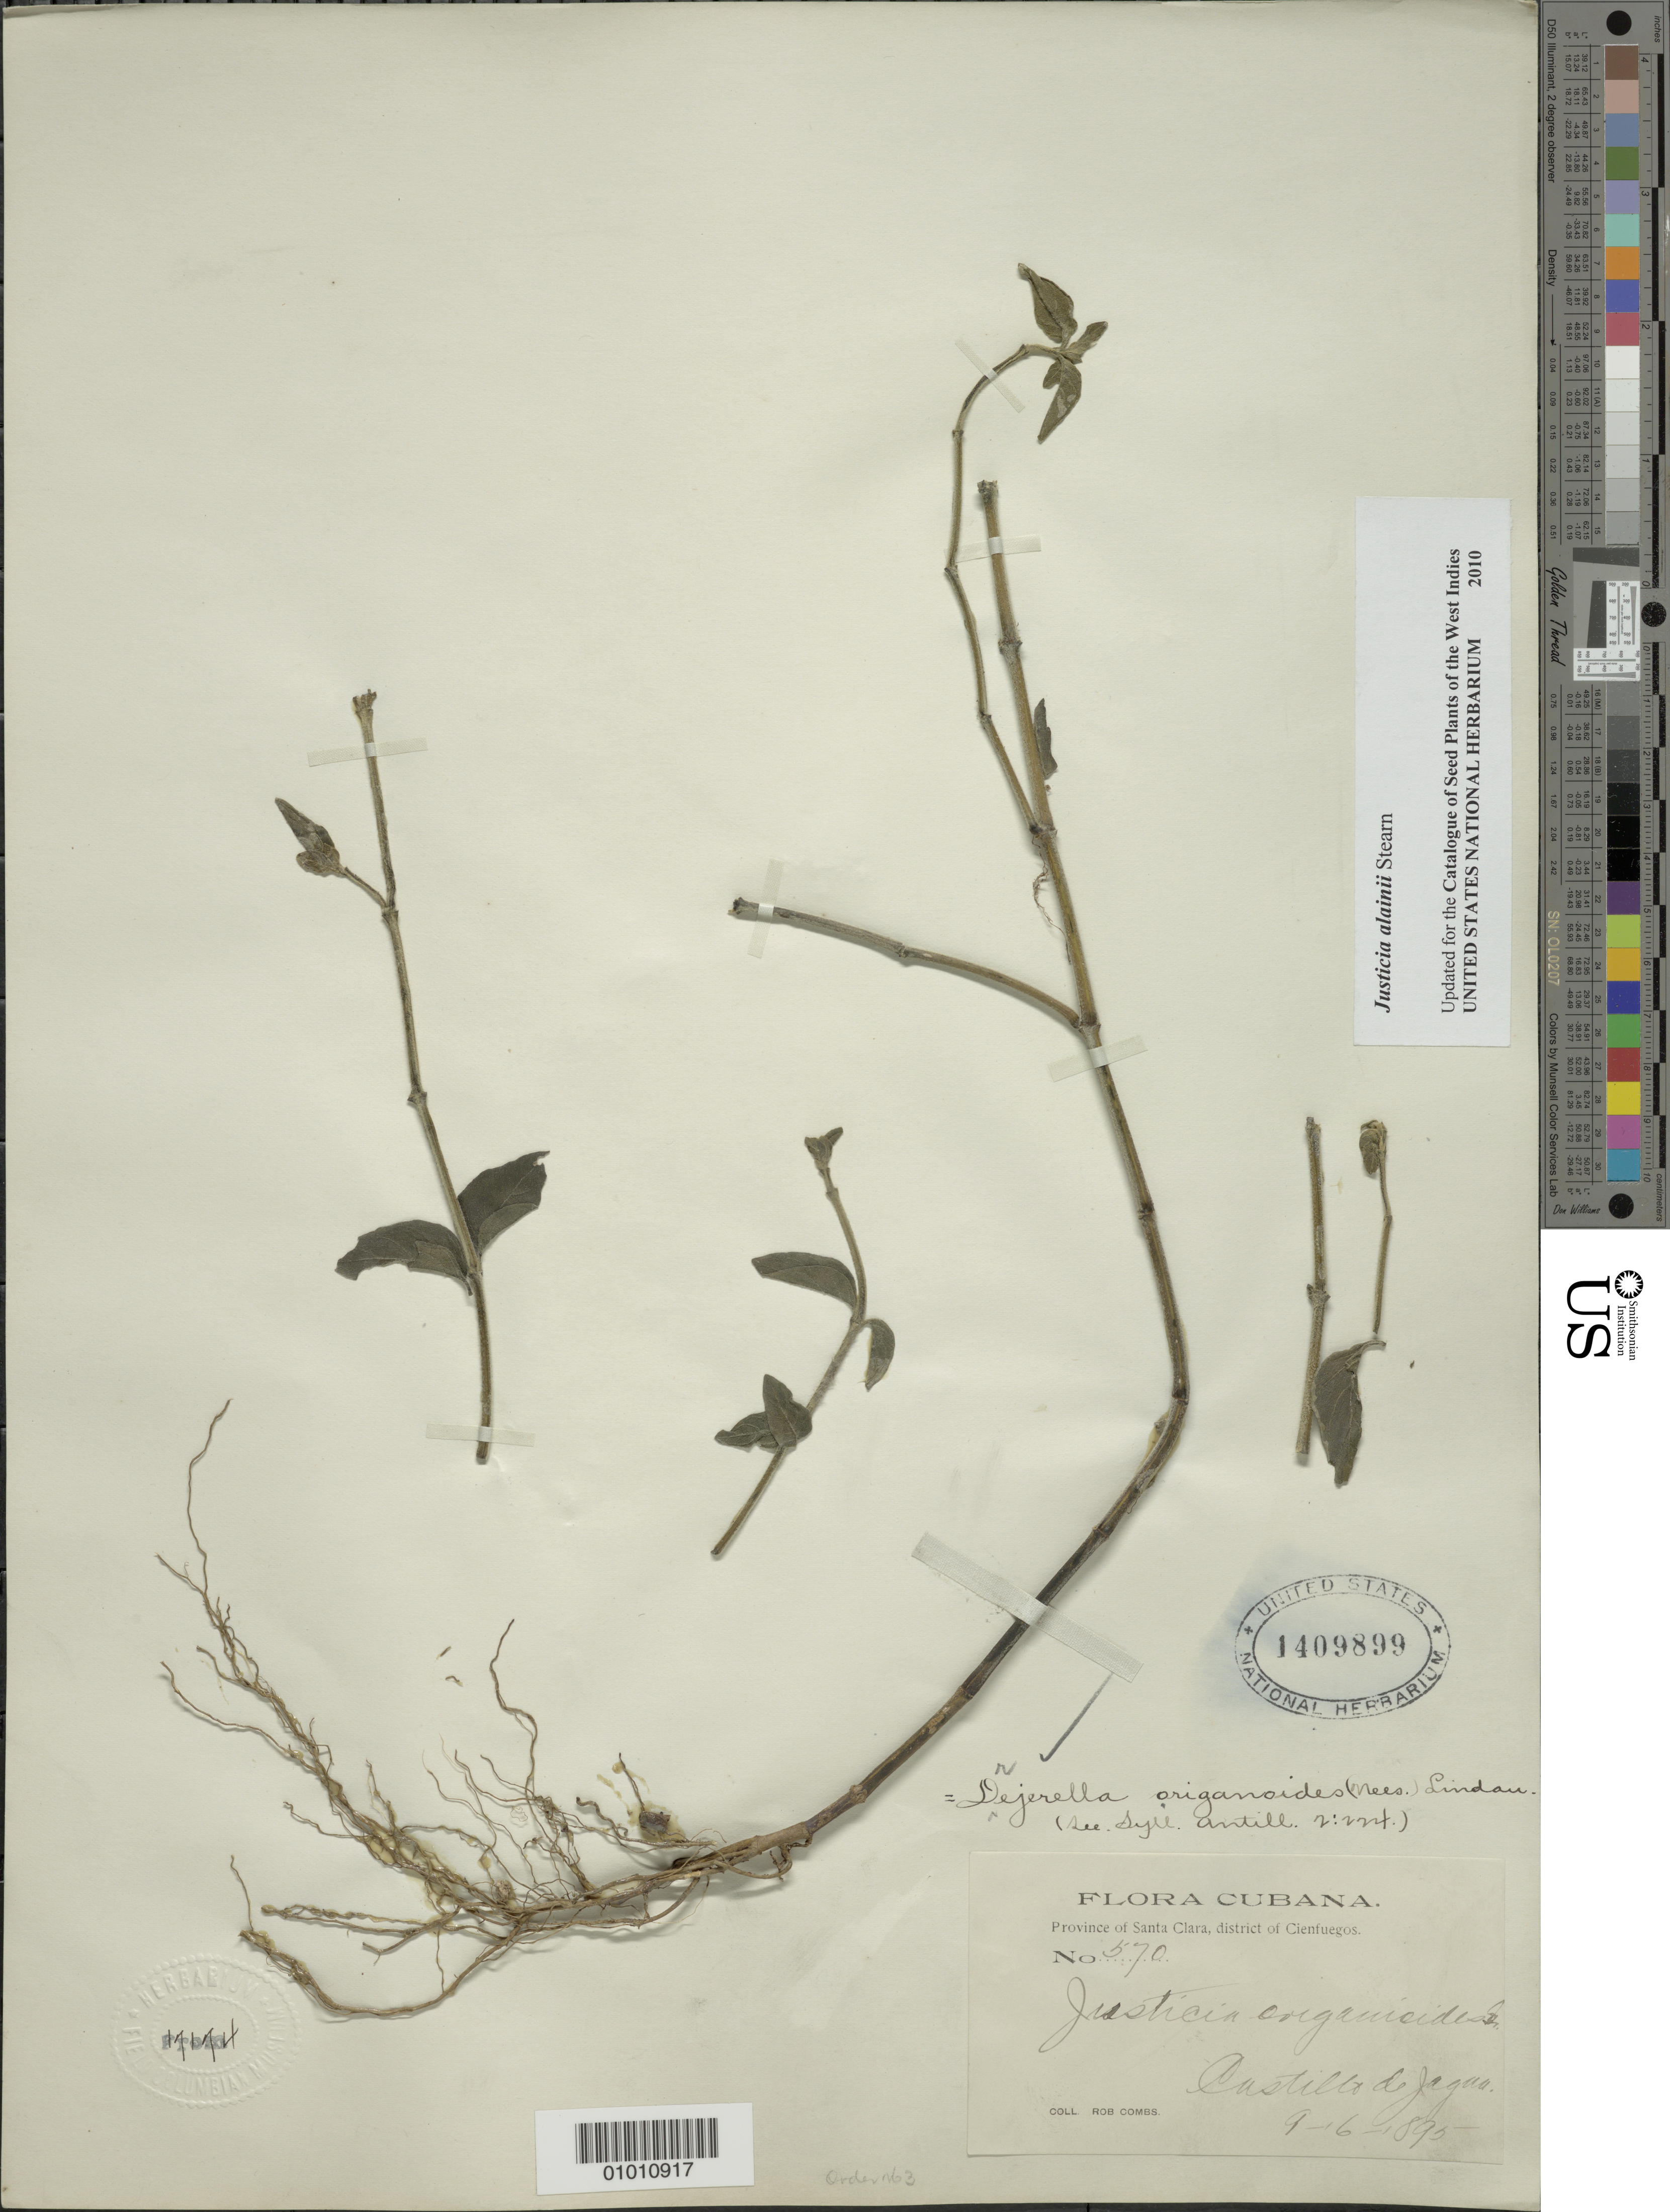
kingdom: Plantae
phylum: Tracheophyta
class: Magnoliopsida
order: Lamiales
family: Acanthaceae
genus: Justicia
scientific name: Justicia alainii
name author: Stearn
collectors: R. Combs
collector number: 570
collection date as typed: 16 Sep 1895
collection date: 1895-09-16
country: Cuba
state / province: Santa Clara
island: Cuba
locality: District of Cienfuegos, Castillo de Jagua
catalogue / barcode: US 1409899